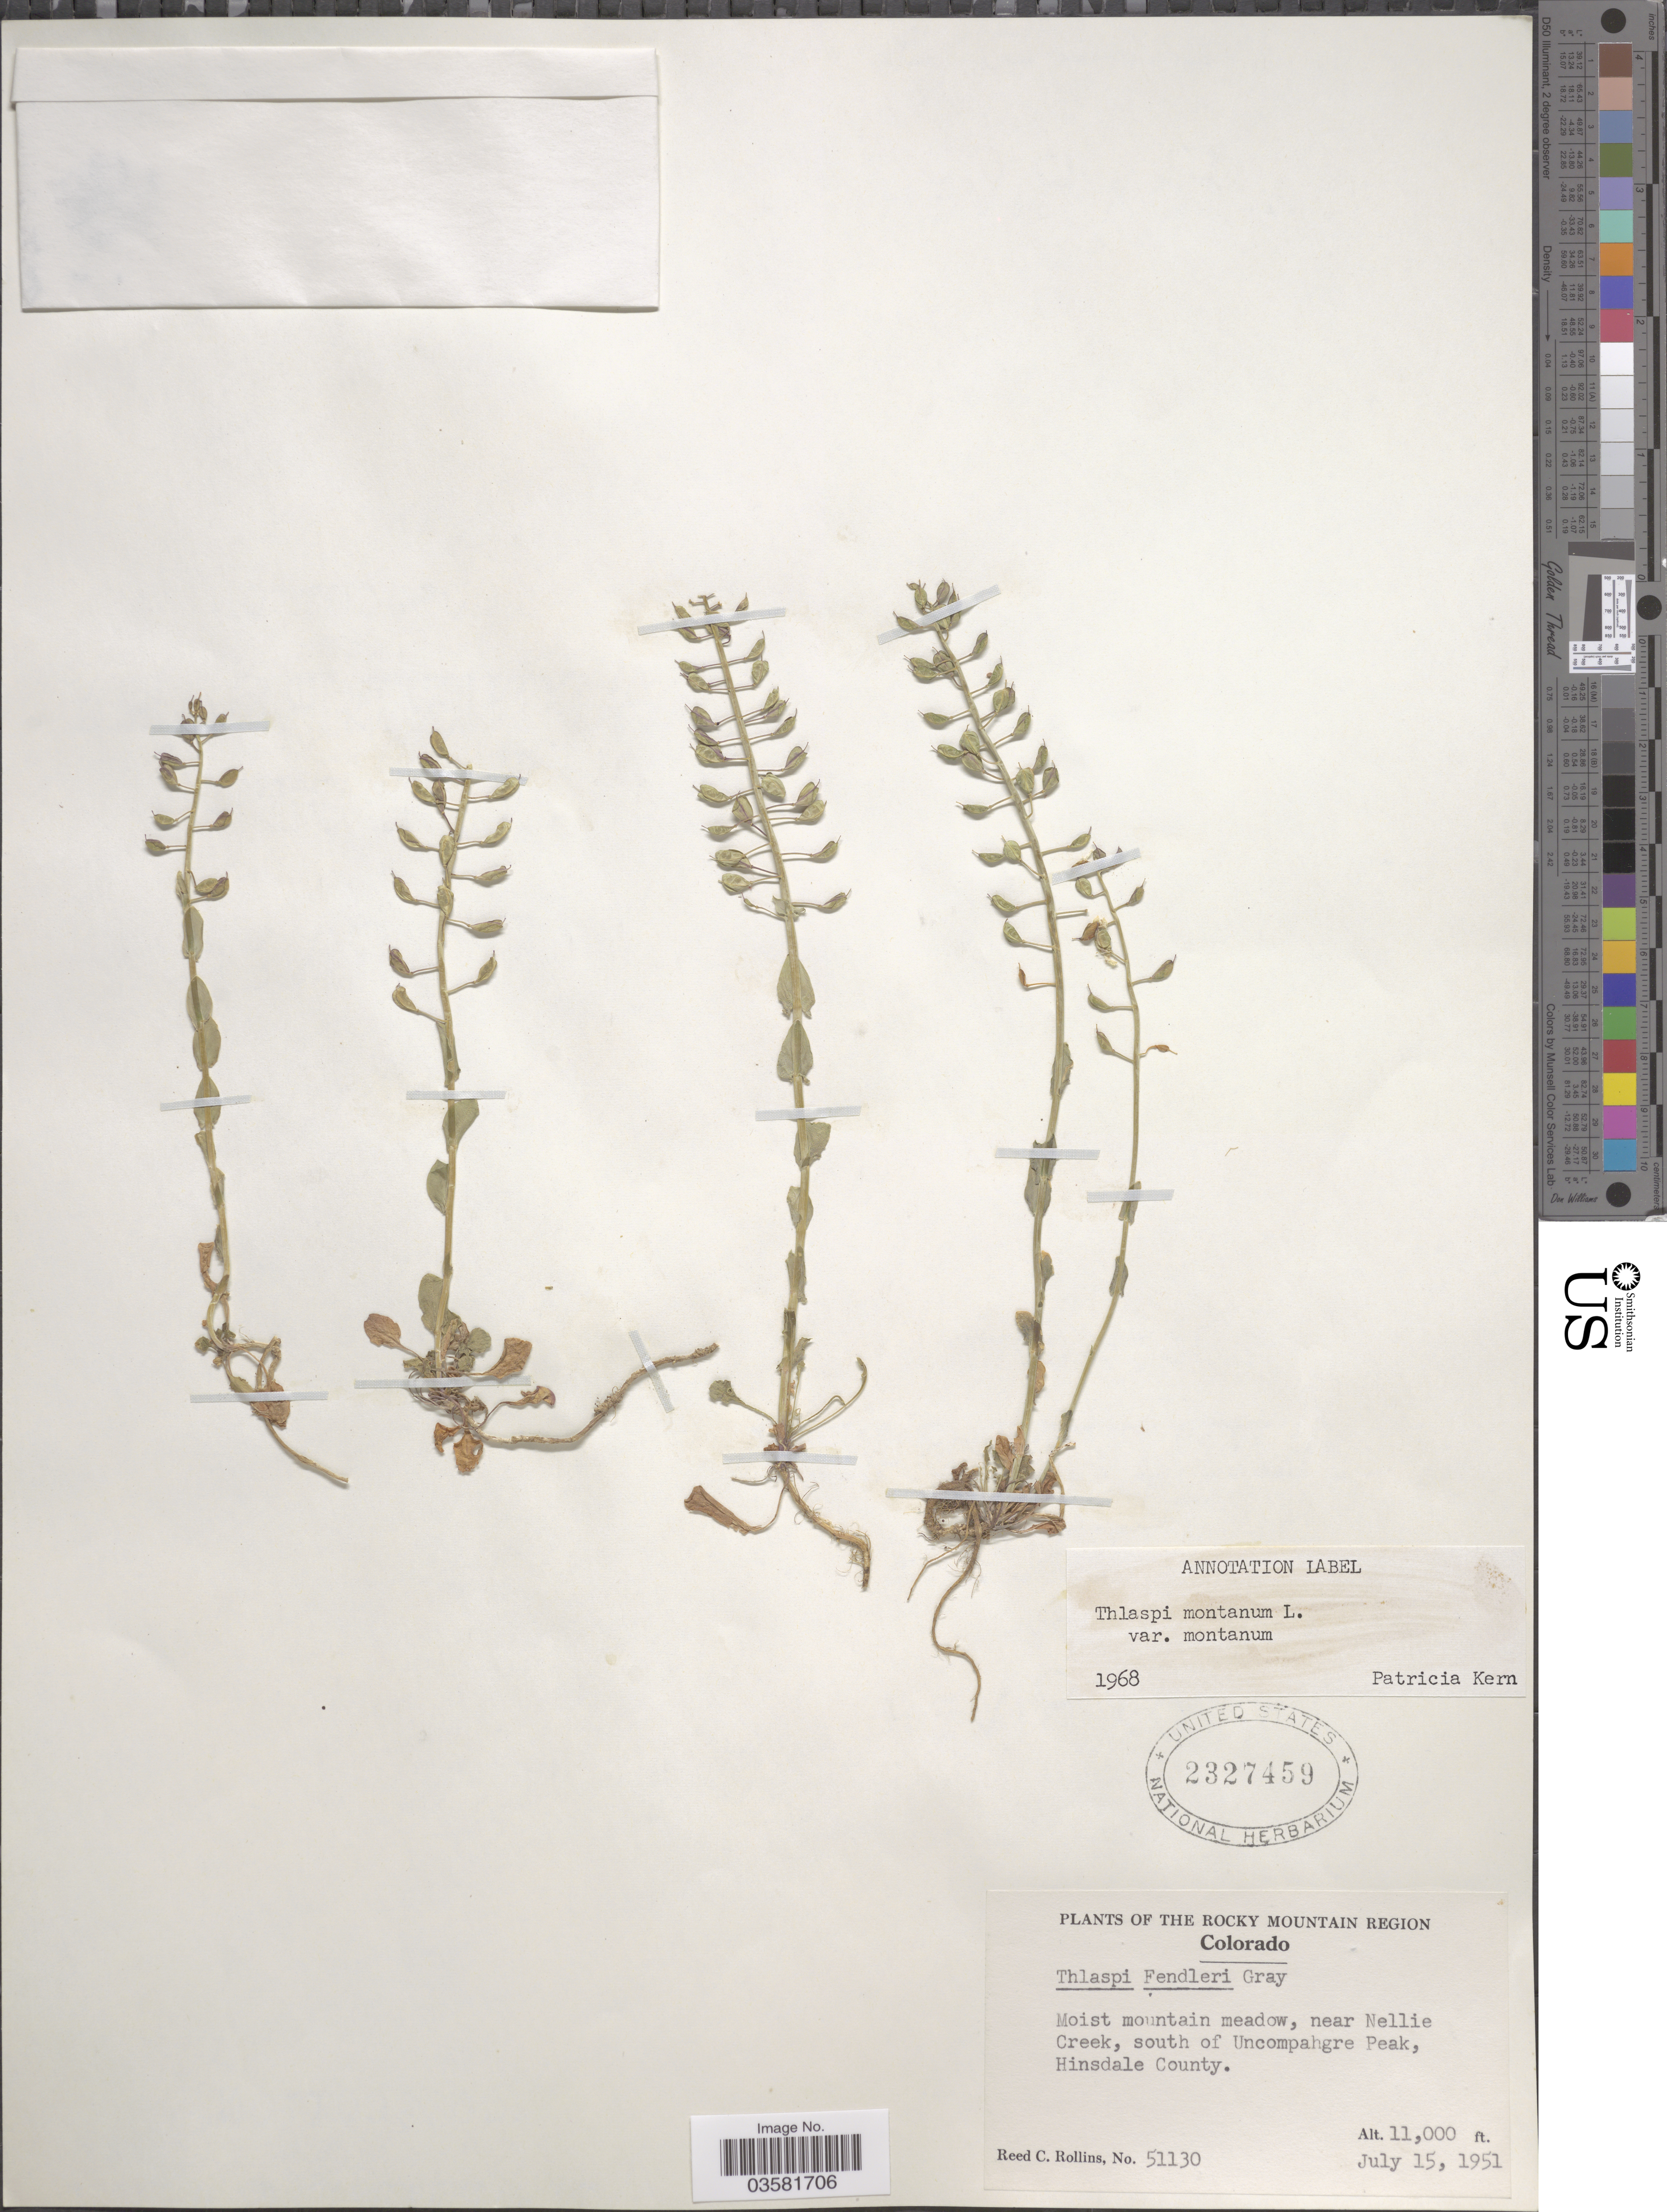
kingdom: Plantae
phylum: Tracheophyta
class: Magnoliopsida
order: Brassicales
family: Brassicaceae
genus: Thlaspi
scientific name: Thlaspi montanum var. montanum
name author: L.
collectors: R. C. Rollins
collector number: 51130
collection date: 1951-07-15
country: United States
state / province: Colorado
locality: The Rocky Mountain Region. Near Nellie Creek, south of Uncompahgre Peak, Hinsdale County.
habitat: moist mountain meadow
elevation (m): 3353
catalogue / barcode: US 2327459